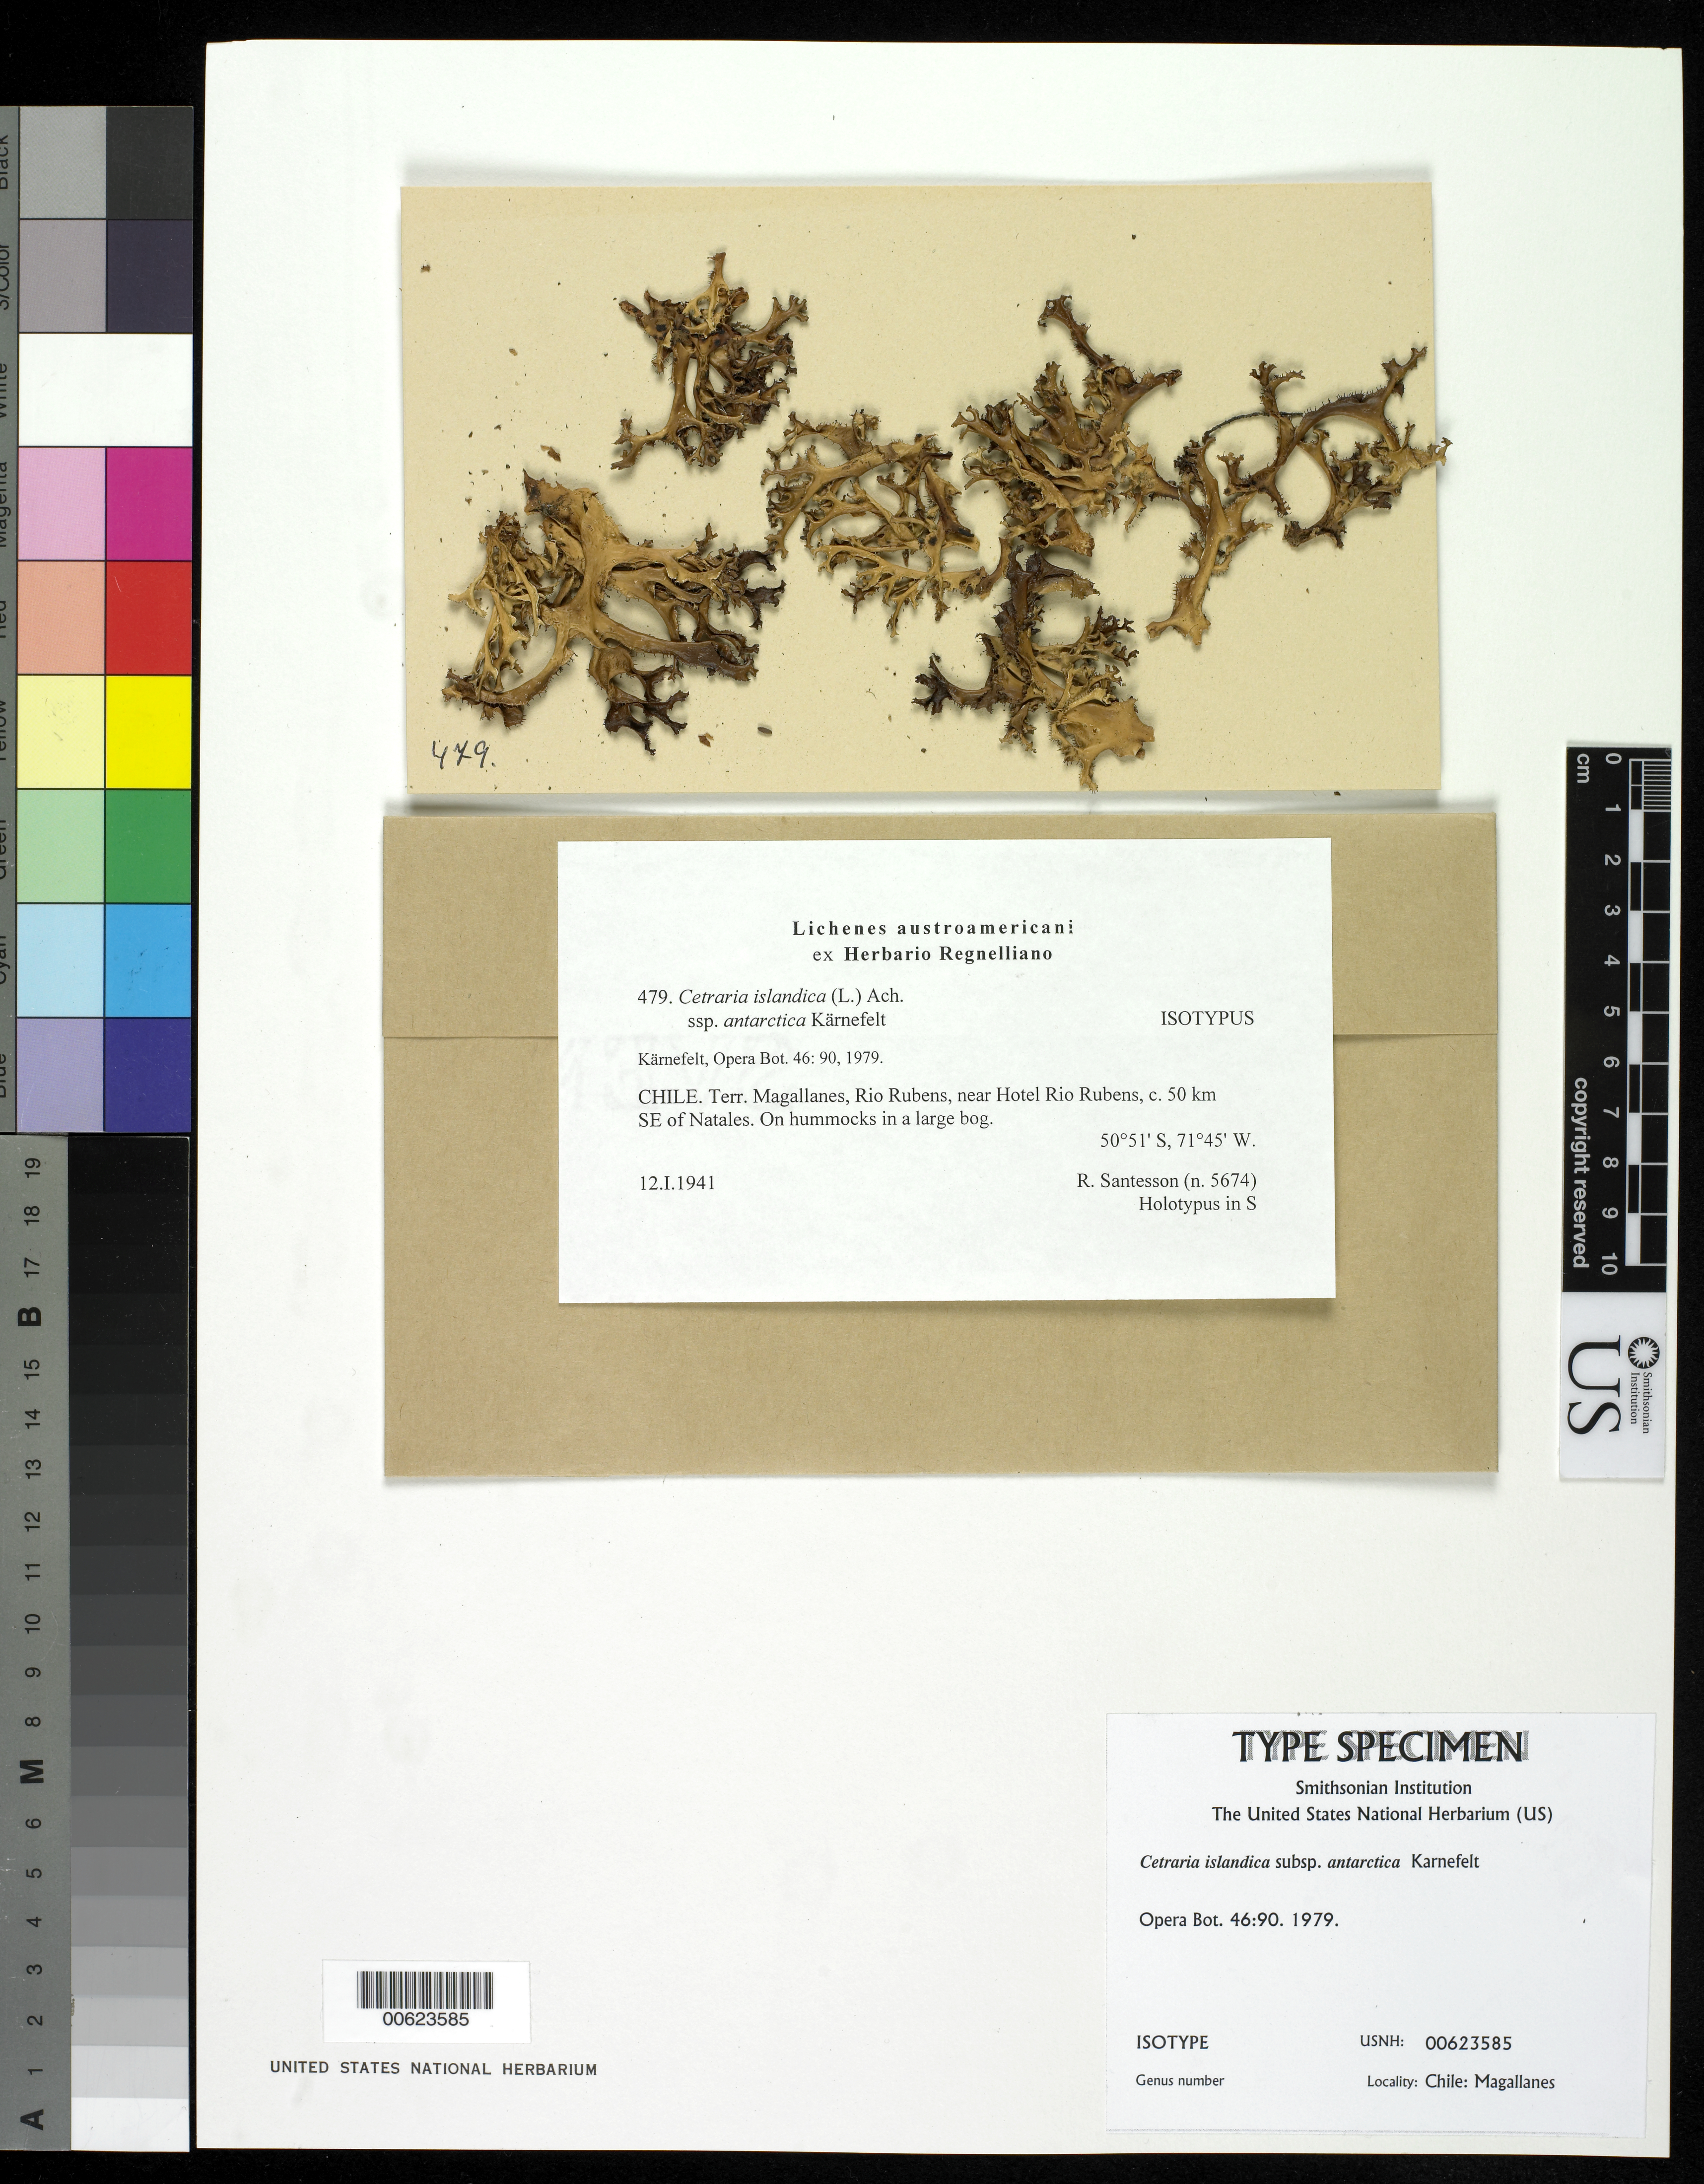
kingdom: Fungi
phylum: Ascomycota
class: Lecanoromycetes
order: Lecanorales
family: Parmeliaceae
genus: Cetraria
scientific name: Cetraria islandica subsp. antarctica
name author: Kärnefelt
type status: Isotype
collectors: R. Santesson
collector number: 5674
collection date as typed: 12 Jan 1941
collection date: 1941-01-12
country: Chile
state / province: Magallanes y de la Antártica Chilena (XII)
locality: Rio Rubens, near Hotel Rio Rubens, ca. 50 km SE of Natales.